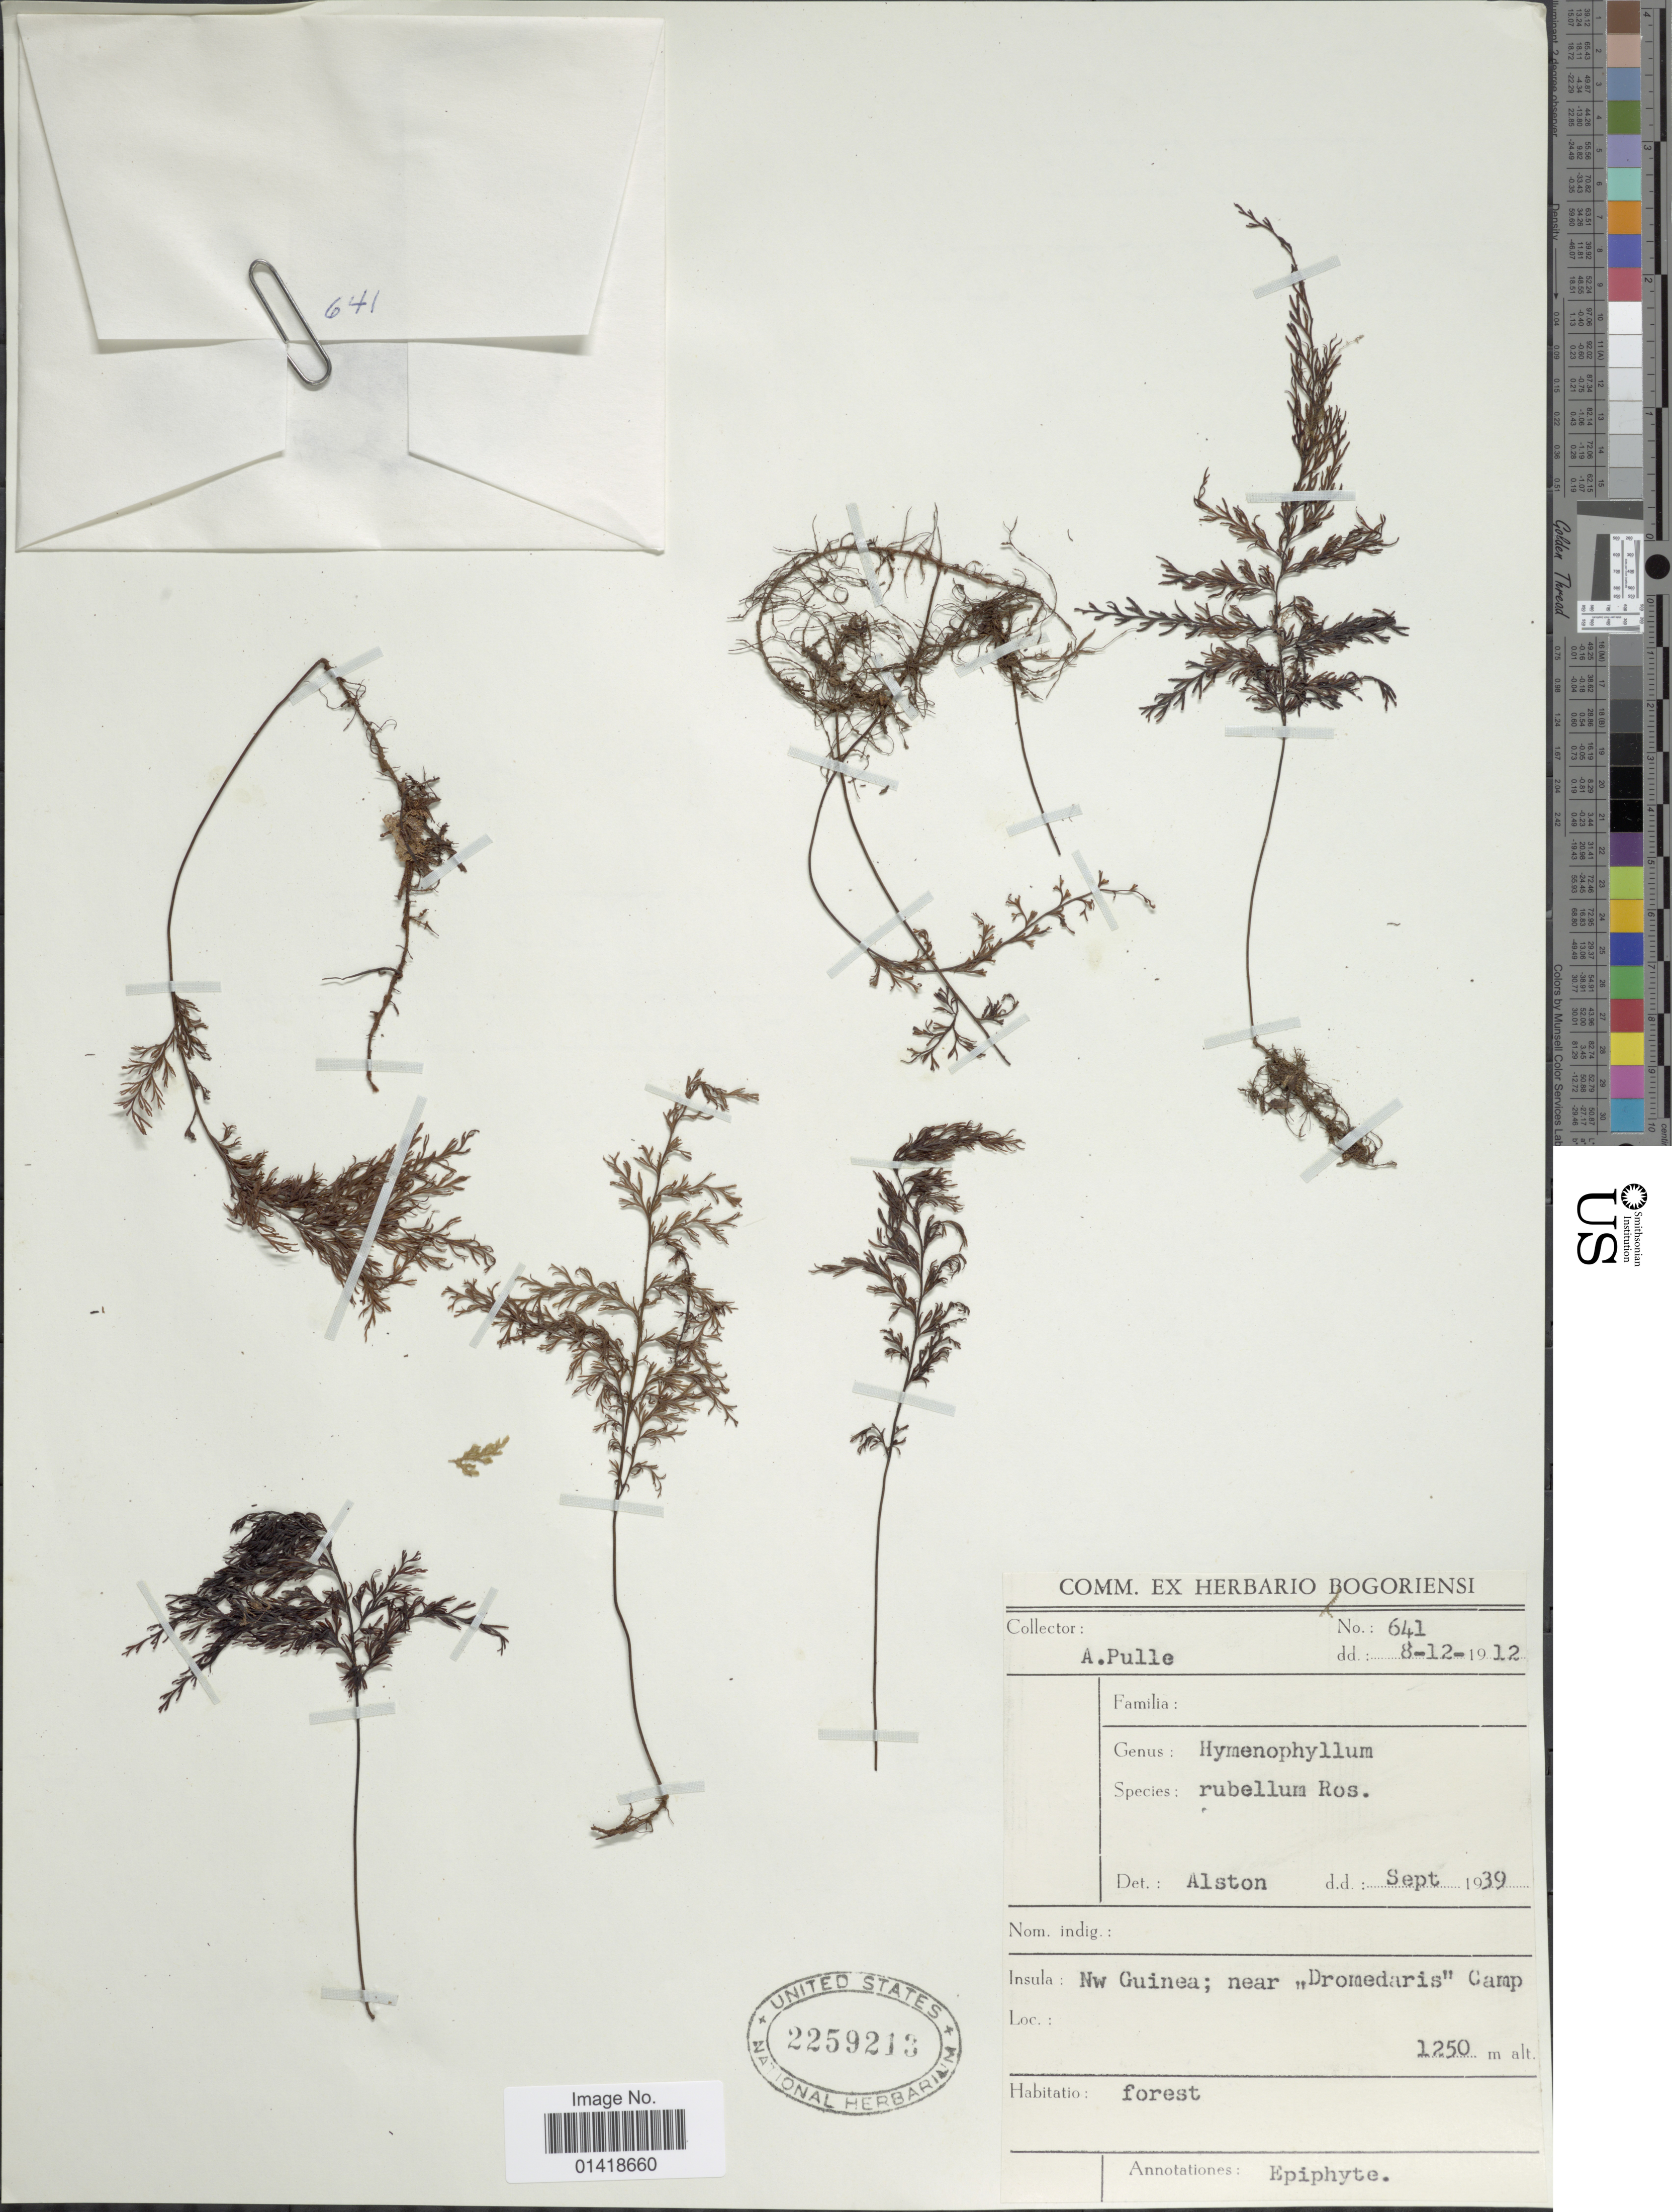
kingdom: Plantae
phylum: Tracheophyta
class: Polypodiopsida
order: Hymenophyllales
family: Hymenophyllaceae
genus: Hymenophyllum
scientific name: Hymenophyllum rubellum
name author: Rosenst.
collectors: A. A. Pulle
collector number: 641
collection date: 1912-12-08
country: Papua New Guinea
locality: Nw. Guinea; near "Dromedaris" Camp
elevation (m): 1250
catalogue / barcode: US 2259213